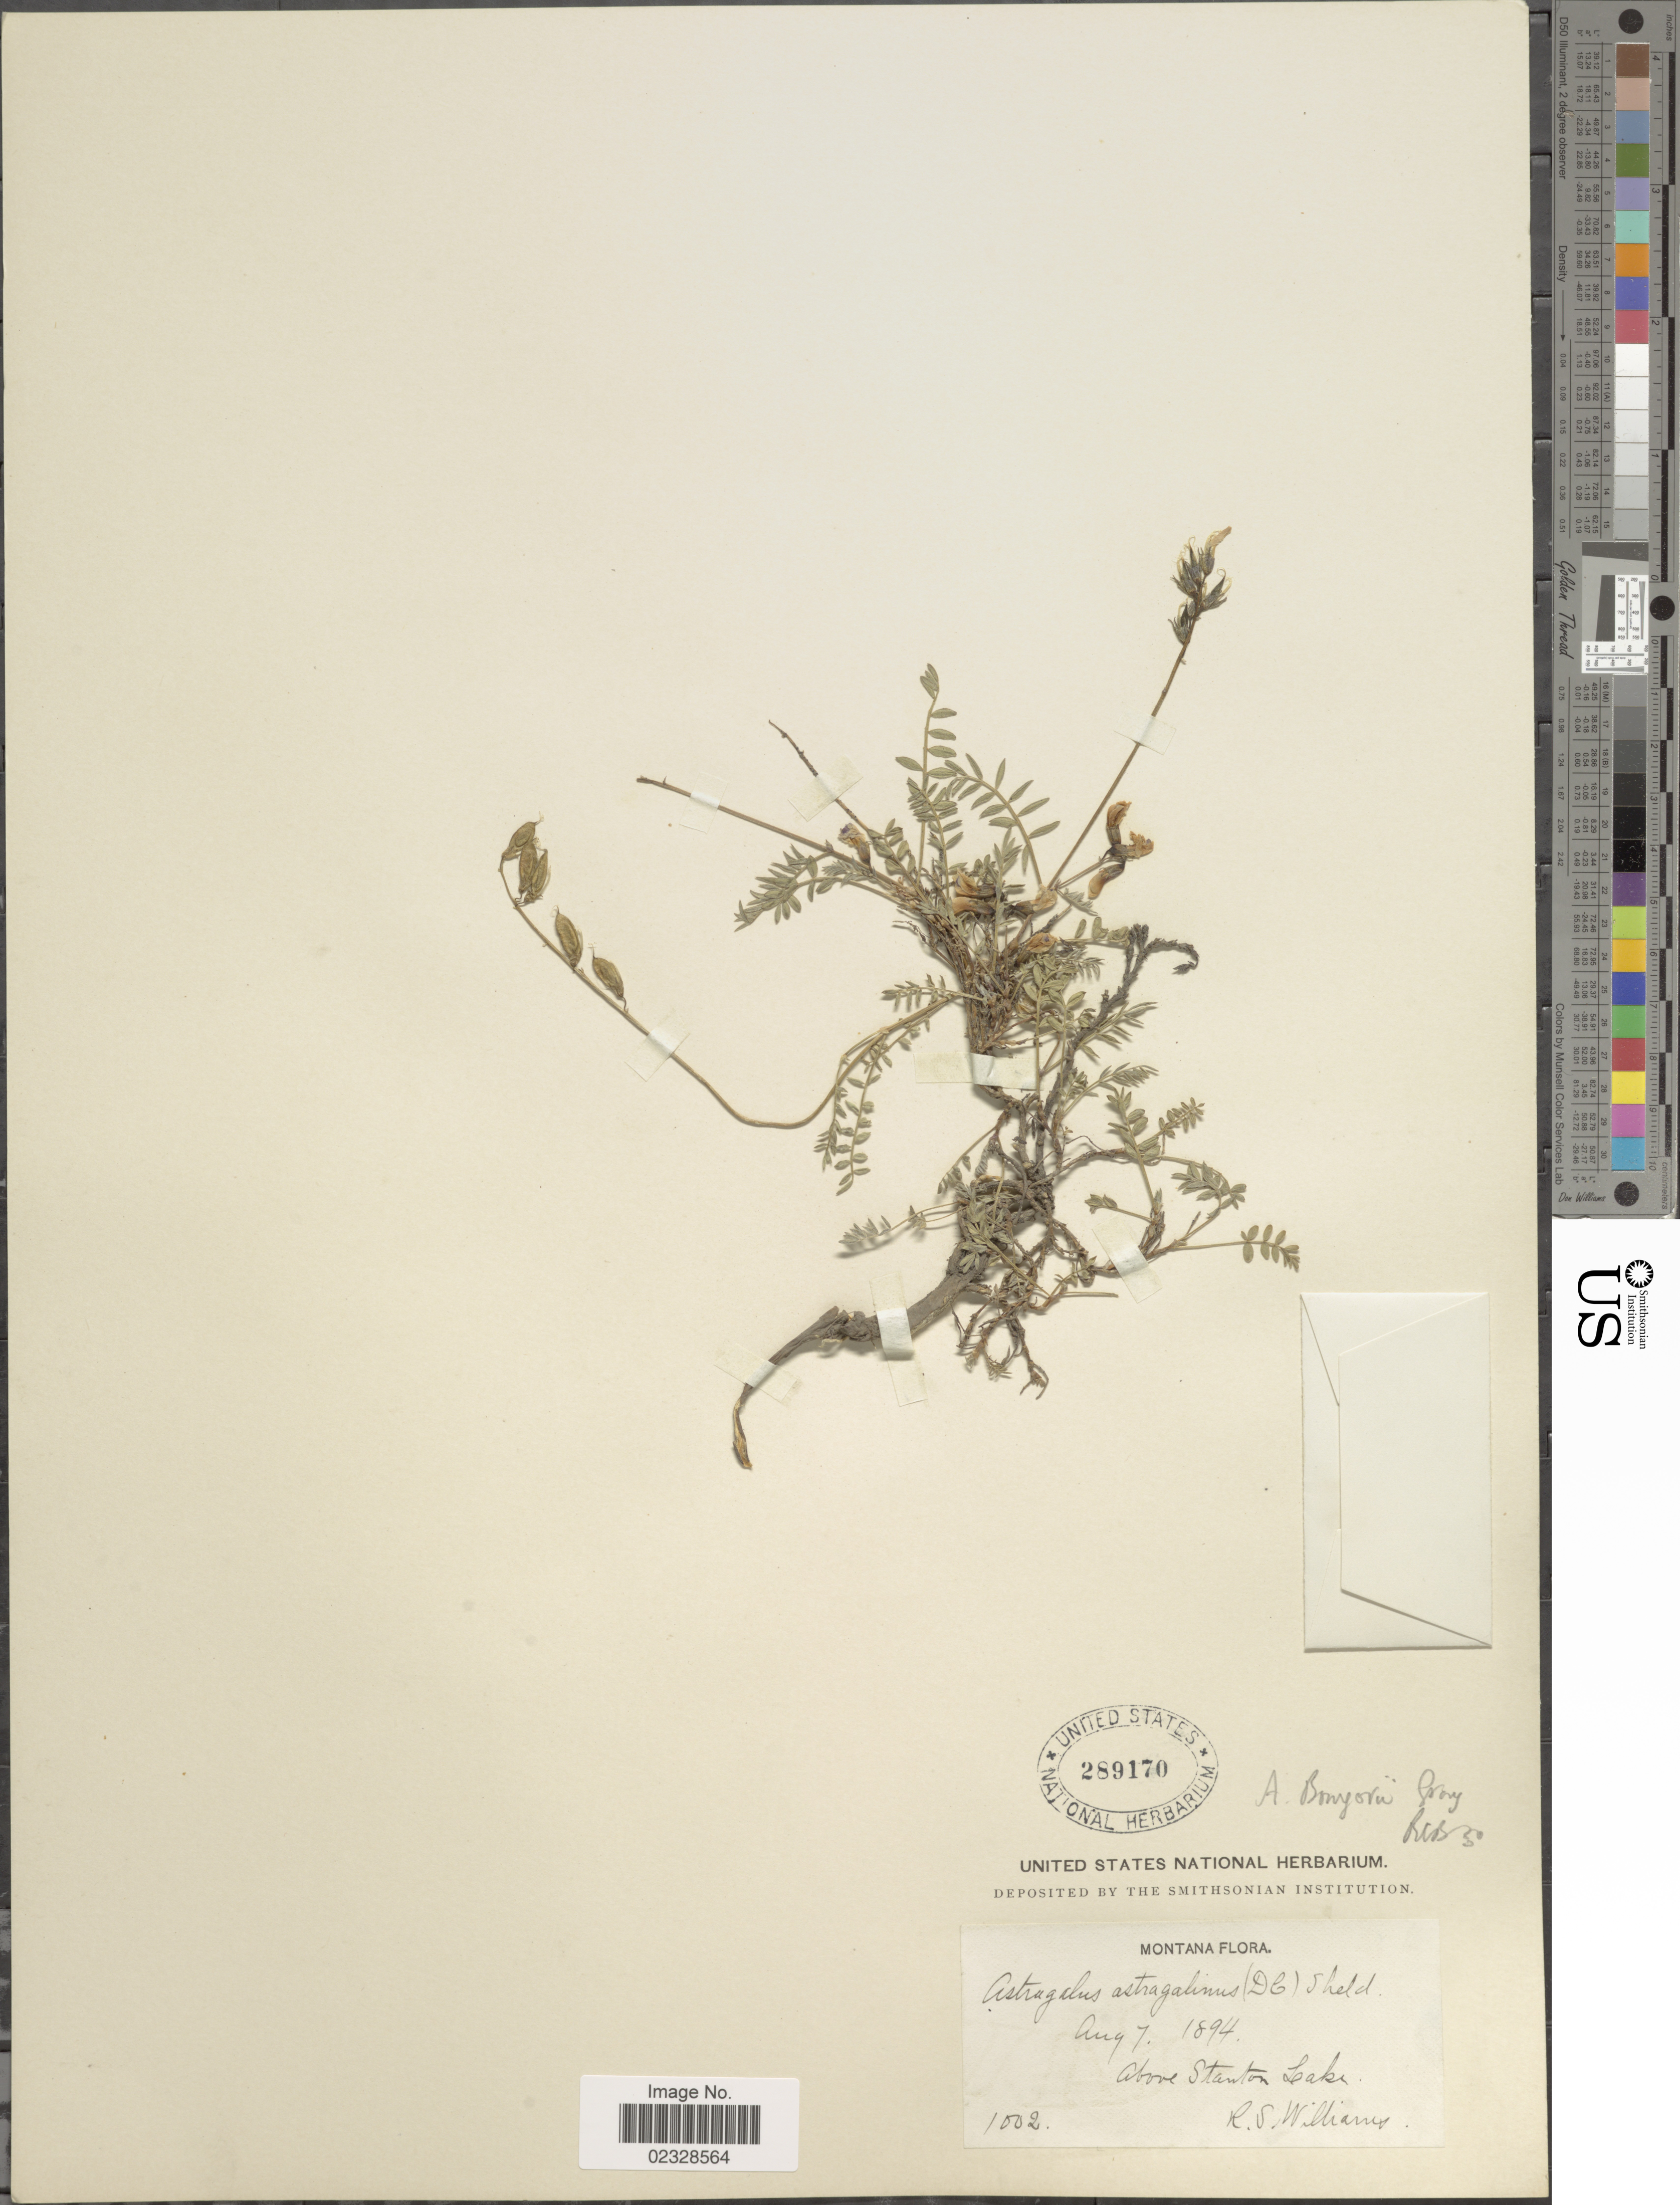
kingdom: Plantae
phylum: Tracheophyta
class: Magnoliopsida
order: Fabales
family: Fabaceae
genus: Astragalus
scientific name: Astragalus alpinus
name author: L.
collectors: R. S. Williams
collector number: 1002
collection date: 1894-08-07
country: United States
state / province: Montana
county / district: Flathead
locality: Above Stanton Lake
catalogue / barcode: US 289170